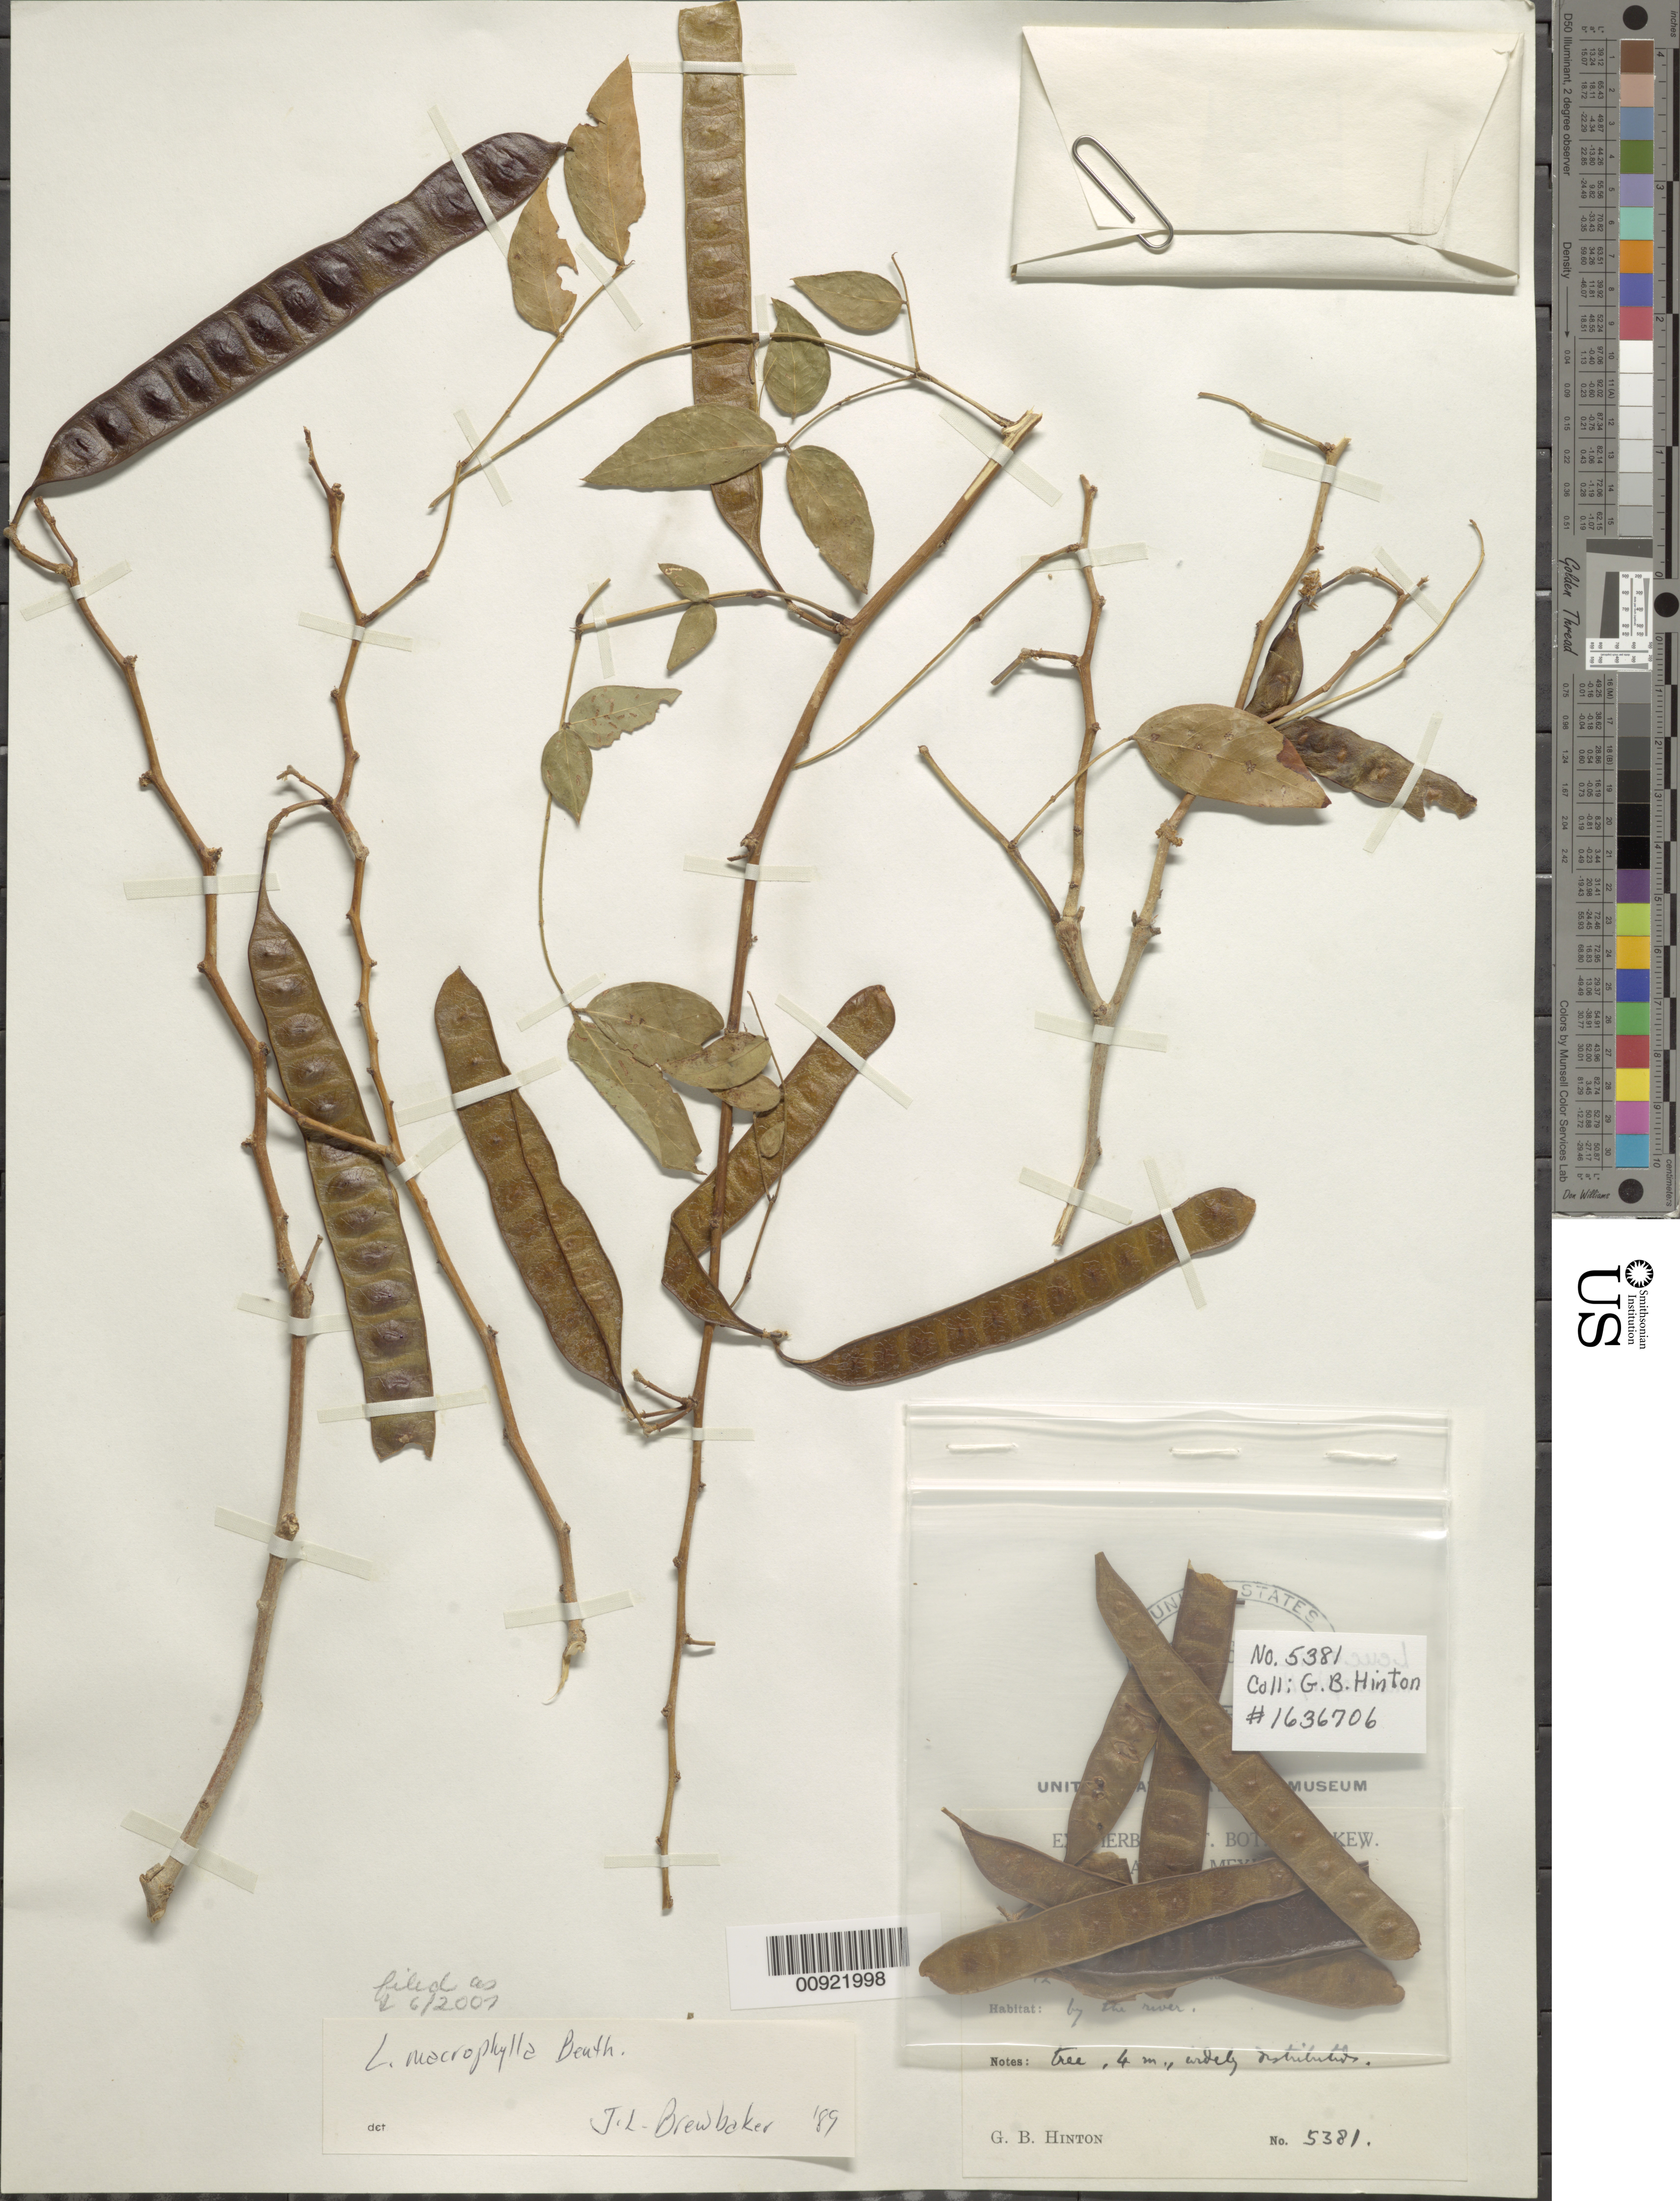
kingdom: Plantae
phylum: Tracheophyta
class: Magnoliopsida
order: Fabales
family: Fabaceae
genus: Leucaena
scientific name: Leucaena macrophylla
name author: Benth.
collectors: G. B. Hinton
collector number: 5381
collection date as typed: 23 Dec 1933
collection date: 1933-12-23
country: Mexico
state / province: México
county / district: Temascaltepec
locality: State of Mexico: District of Temascaltepec: Bejucos.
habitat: By the river.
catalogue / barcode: US 1636706